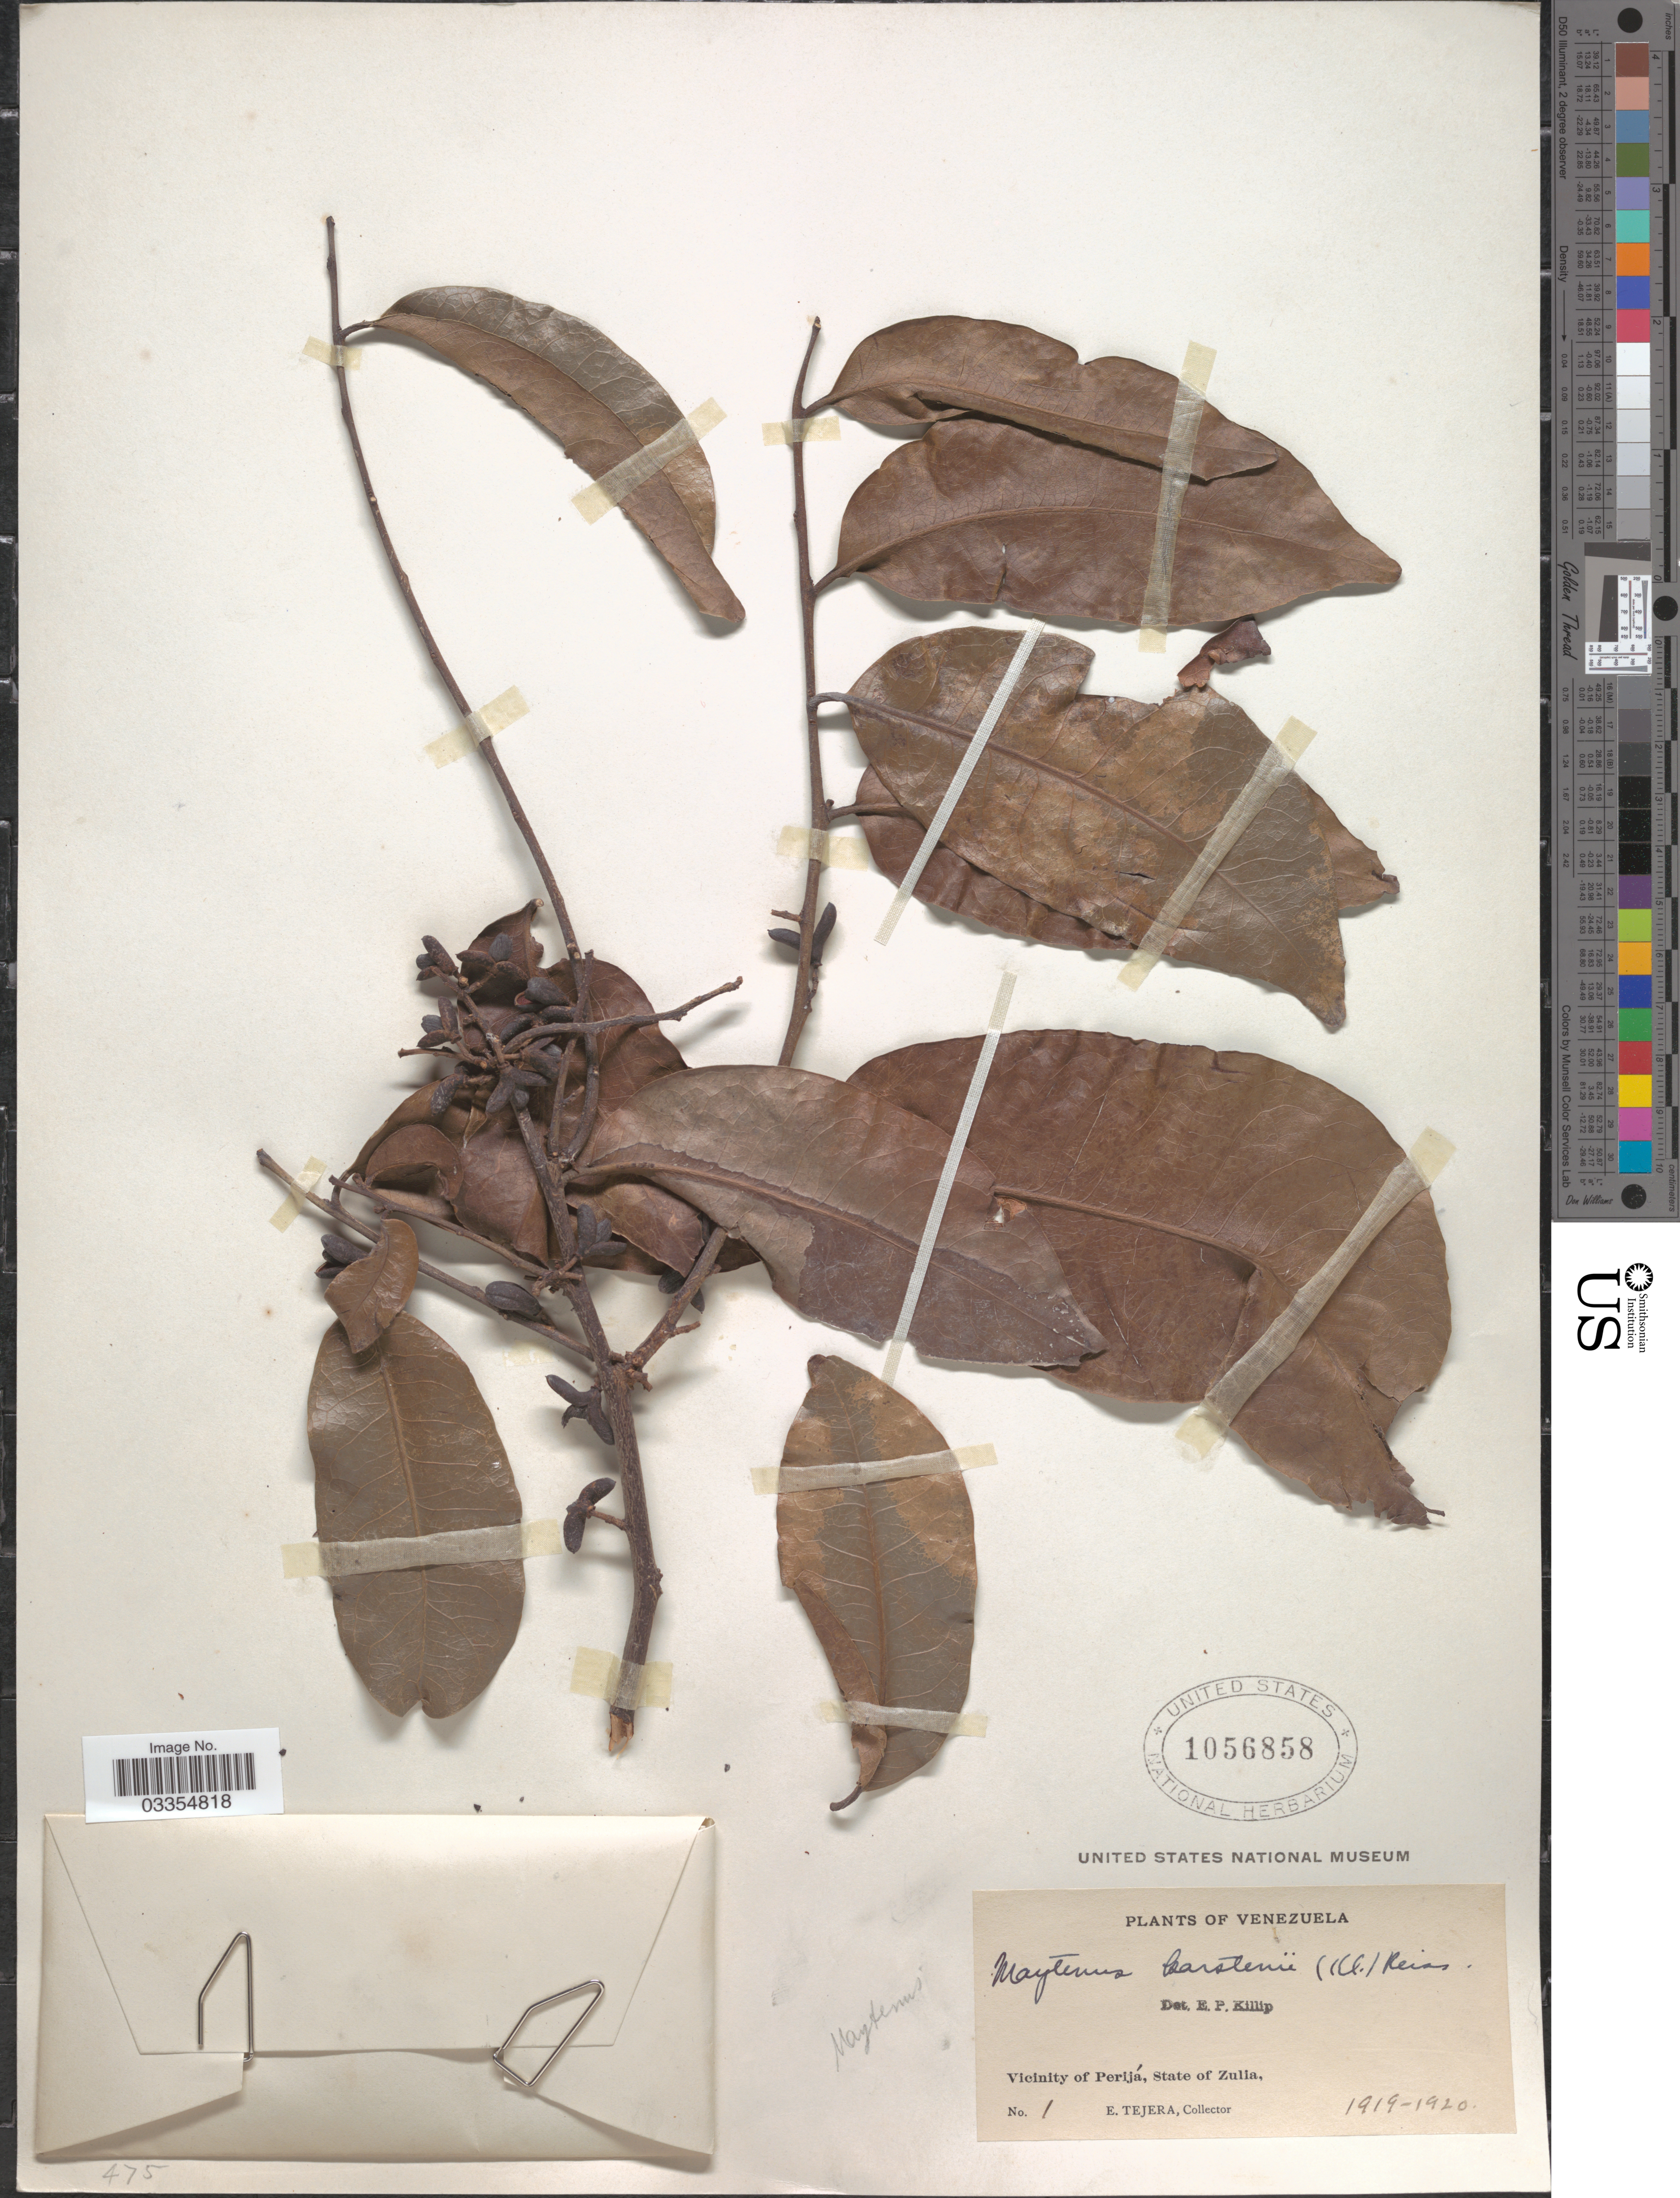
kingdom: Plantae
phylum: Tracheophyta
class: Magnoliopsida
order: Celastrales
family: Celastraceae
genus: Maytenus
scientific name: Maytenus karstenii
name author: Reissek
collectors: E. Tejera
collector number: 1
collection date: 1919/1920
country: Venezuela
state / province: Zulia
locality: Vicinity of Perijá.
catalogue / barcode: US 1056858